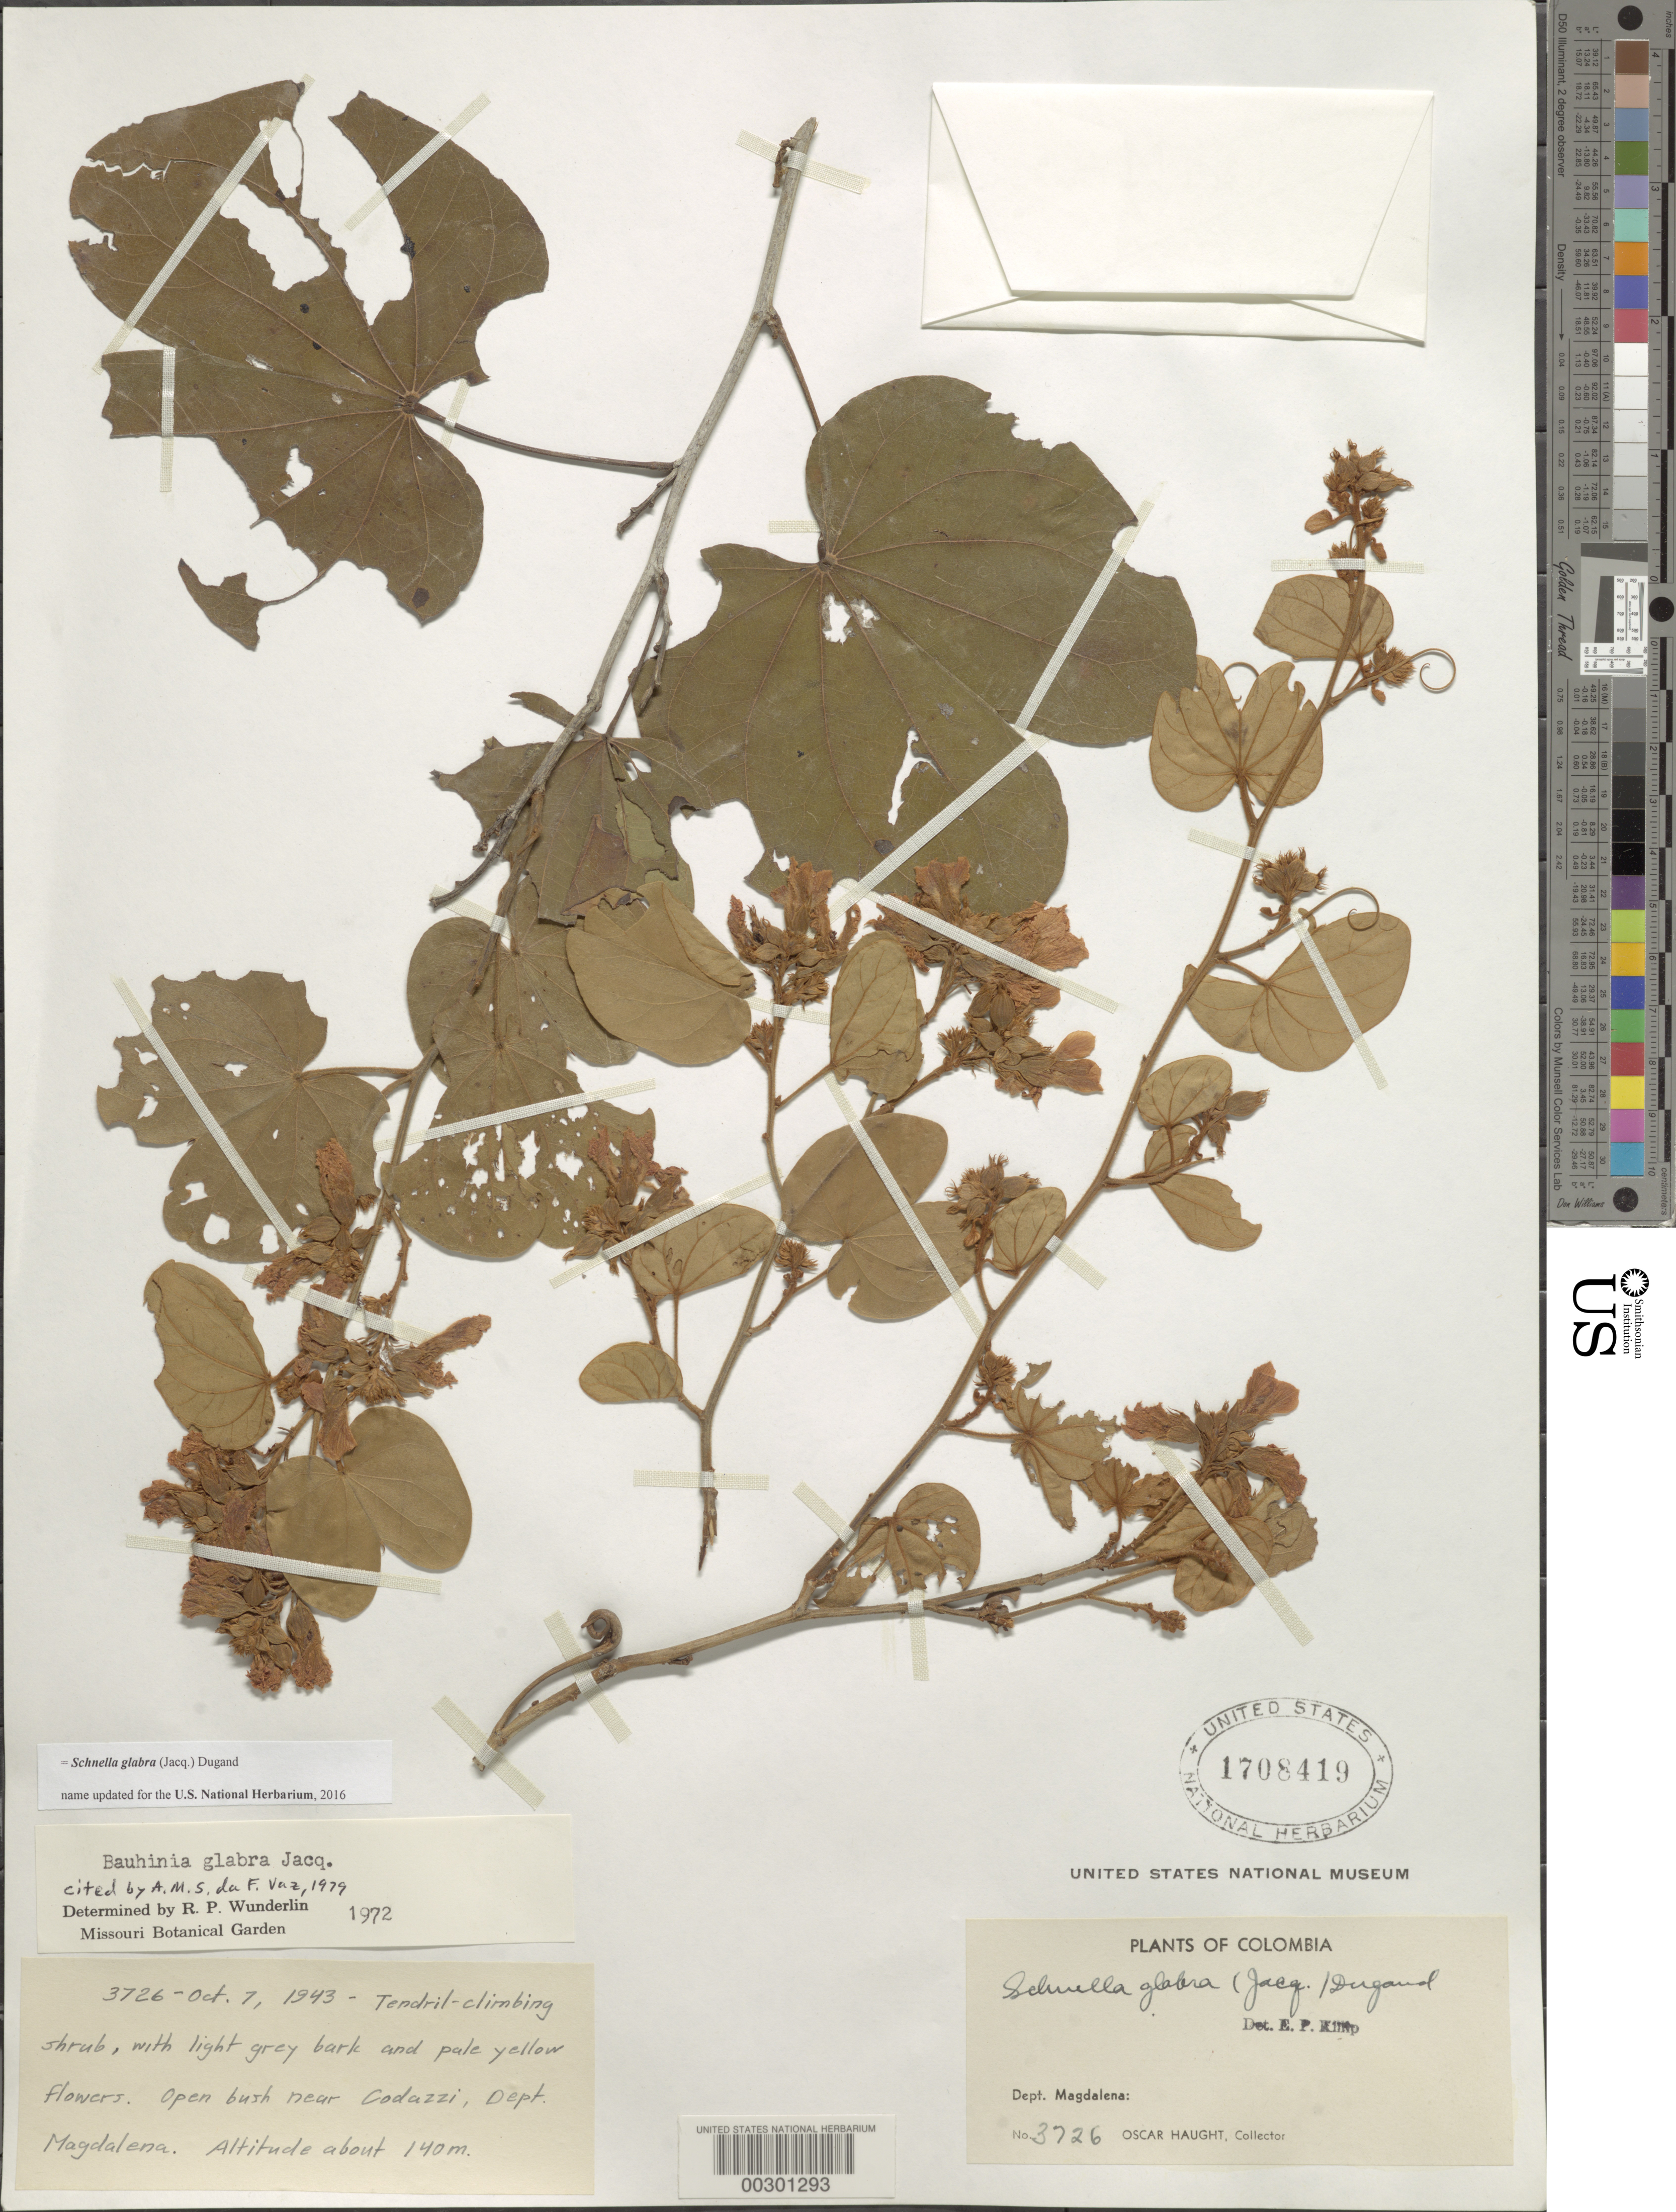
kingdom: Plantae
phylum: Tracheophyta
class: Magnoliopsida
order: Fabales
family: Fabaceae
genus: Schnella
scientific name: Schnella glabra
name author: (Jacq.) Dugand G.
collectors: O. L. Haught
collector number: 3726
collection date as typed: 07 Oct 1943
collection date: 1943-10-07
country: Colombia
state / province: Magdalena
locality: Near Codazzi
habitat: Open bush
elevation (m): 140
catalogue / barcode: US 1708419